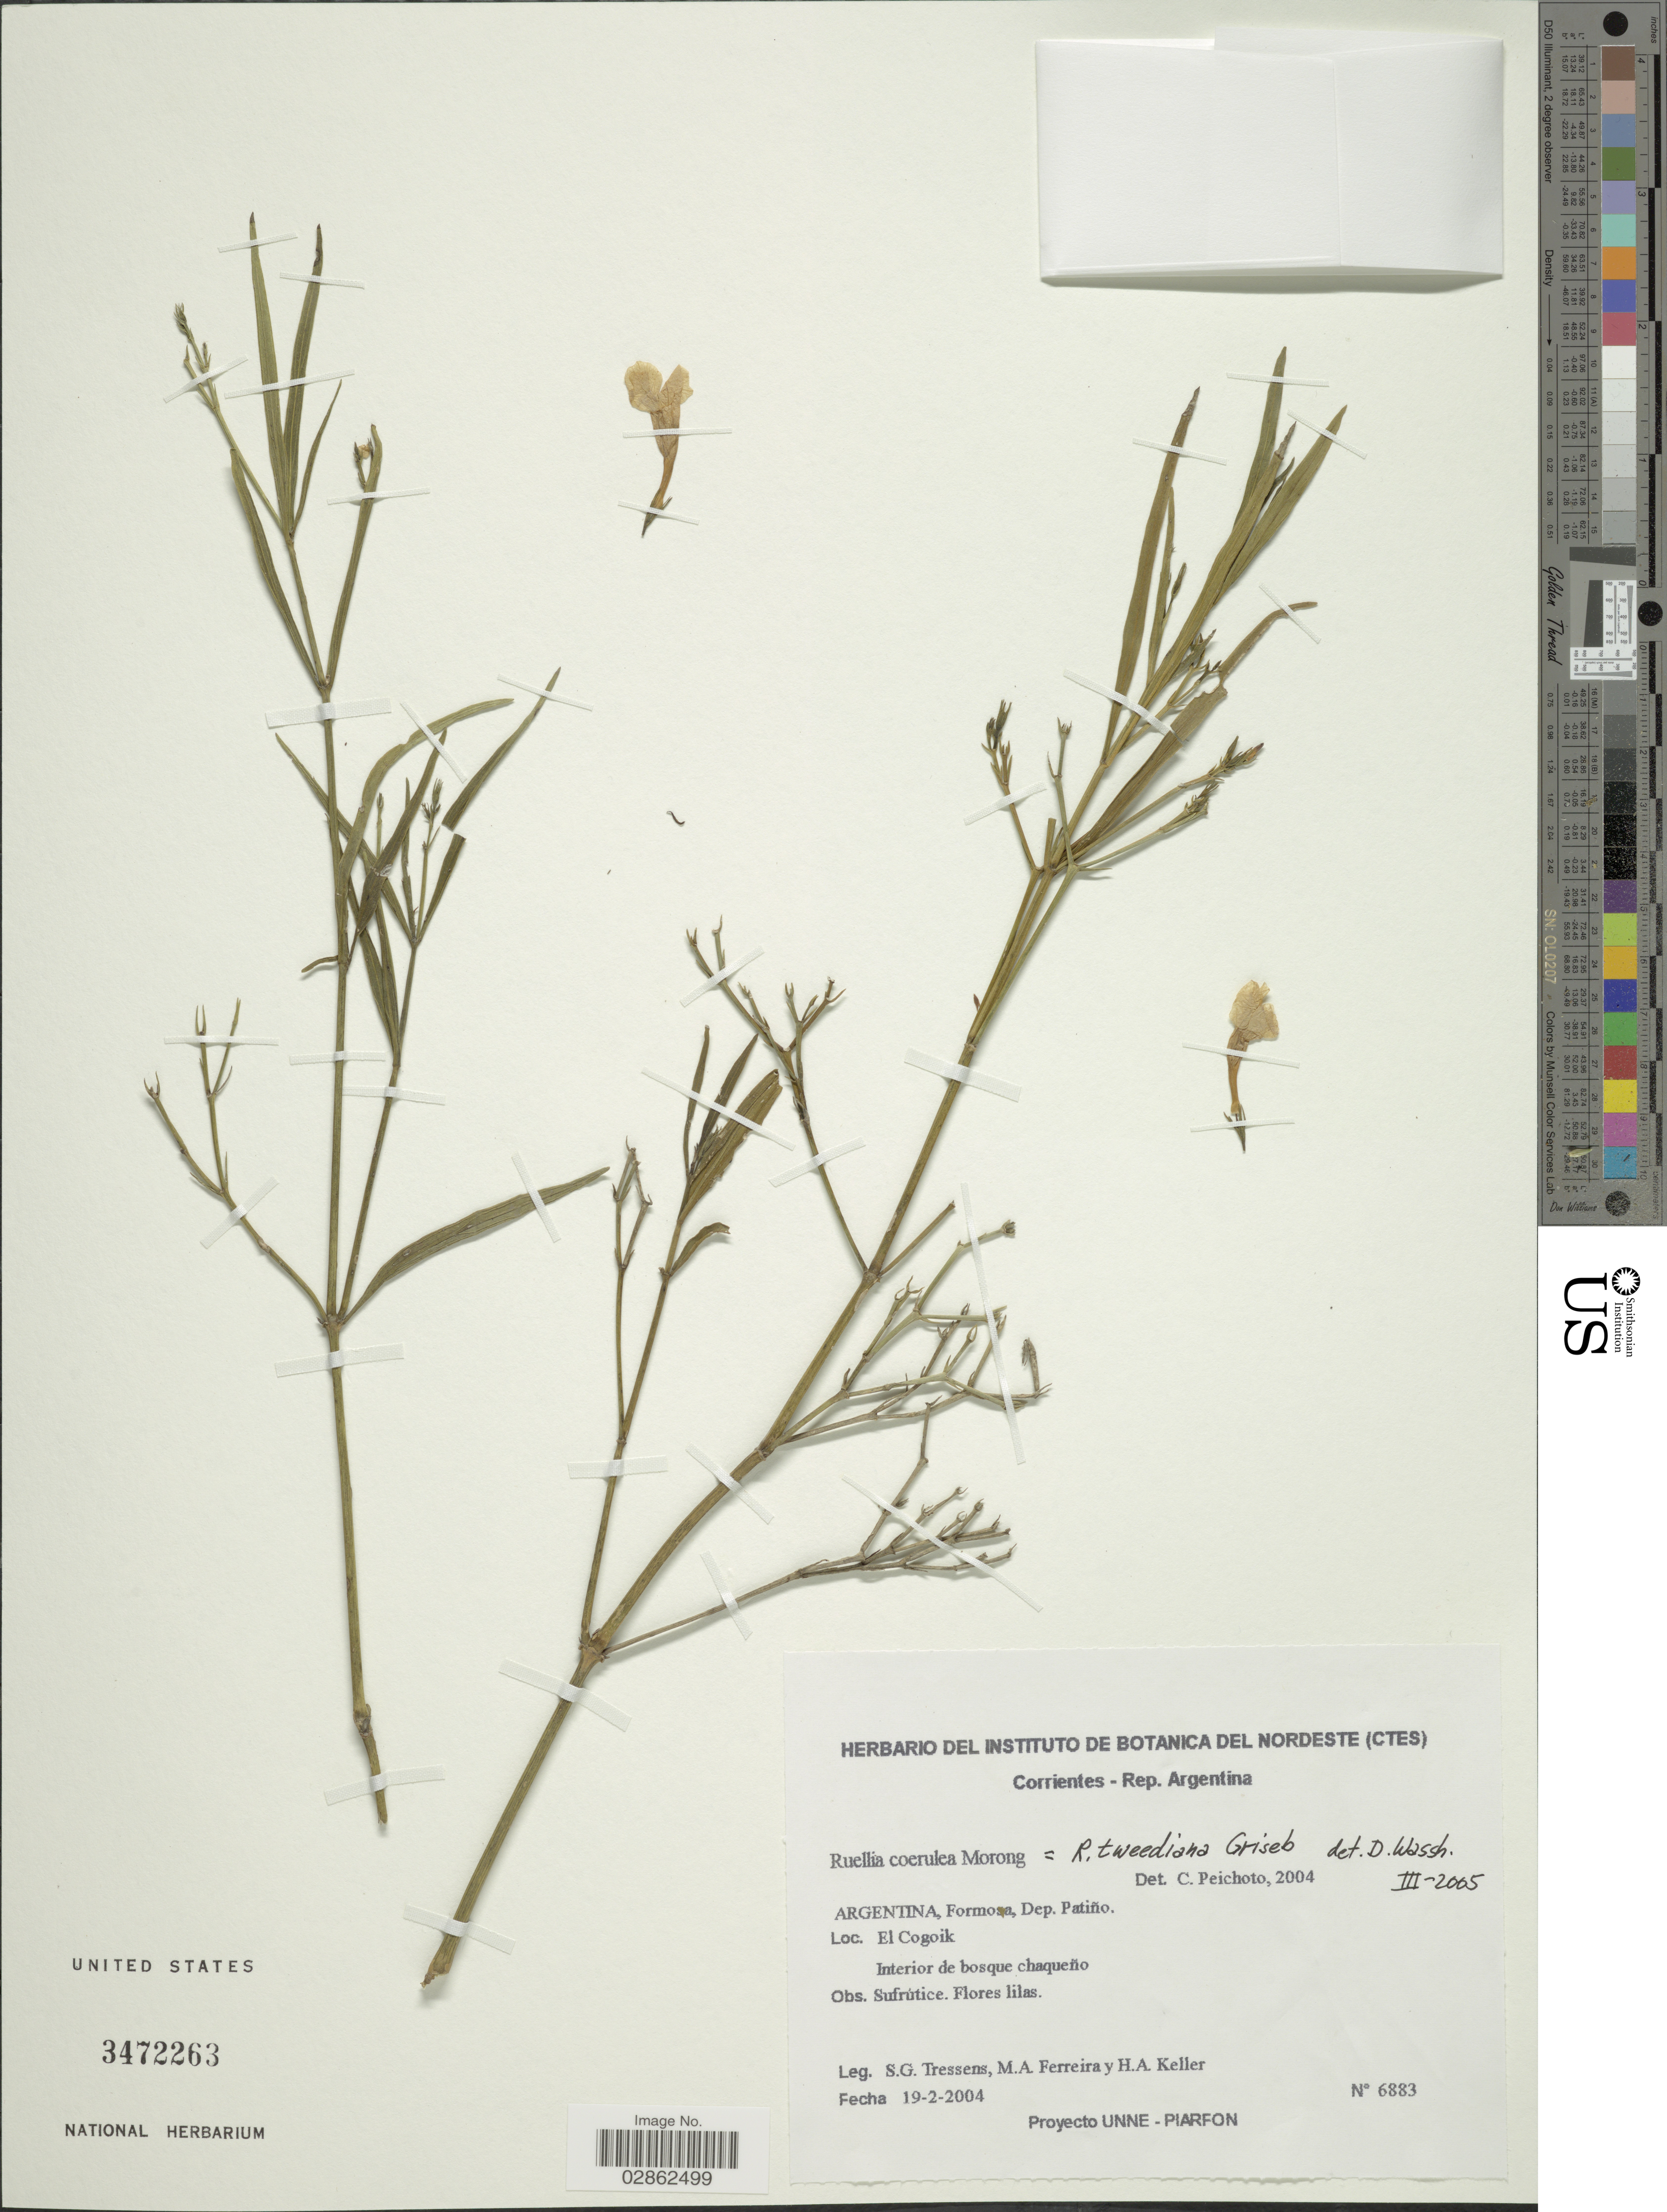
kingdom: Plantae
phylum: Tracheophyta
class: Magnoliopsida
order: Lamiales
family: Acanthaceae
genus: Ruellia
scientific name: Ruellia tweediana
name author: Griseb.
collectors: S. Tressens, M. Ferreira & H. Keller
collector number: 6883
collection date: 2004-02-19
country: Argentina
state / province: Formosa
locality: Dep. Patiño. El Cogoik.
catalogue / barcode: US 3472263